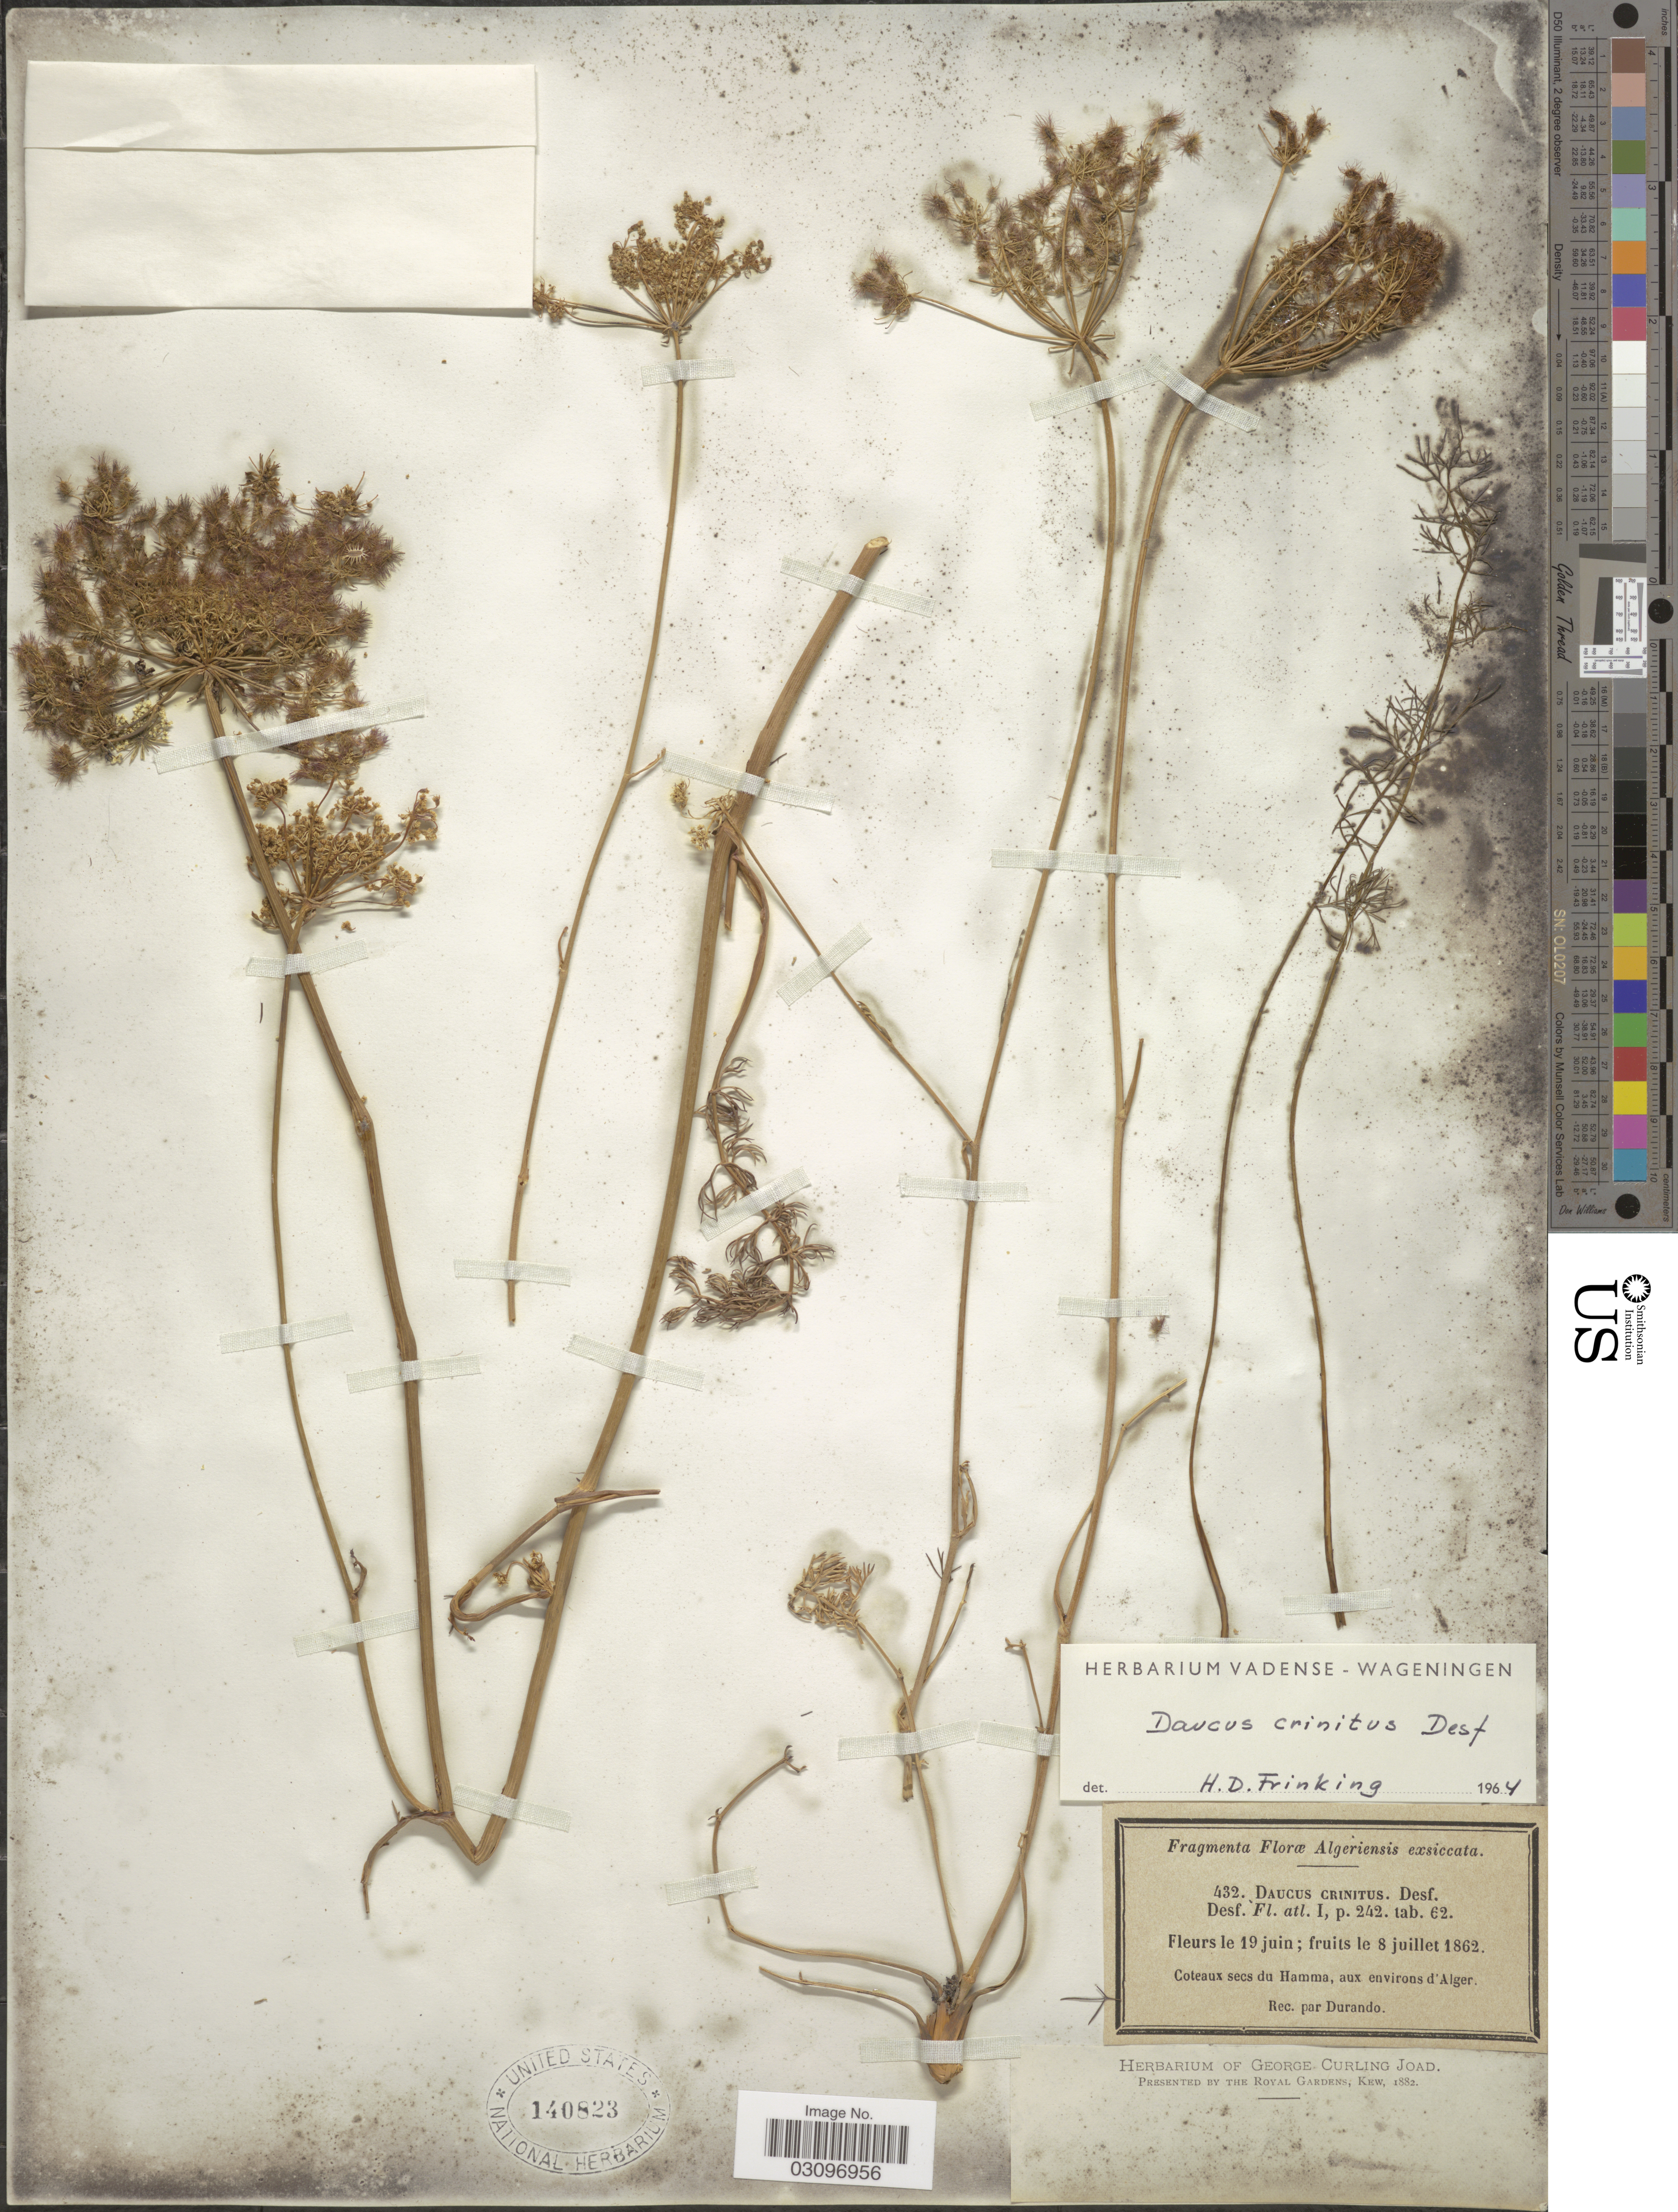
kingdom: Plantae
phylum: Tracheophyta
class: Magnoliopsida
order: Apiales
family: Apiaceae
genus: Daucus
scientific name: Daucus crinitus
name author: Desf.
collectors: Durando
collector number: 432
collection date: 1862-06-19/1862-07-08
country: Algeria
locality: Coteaux secs du Hamma, aux environs d'Alger.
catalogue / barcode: US 140823